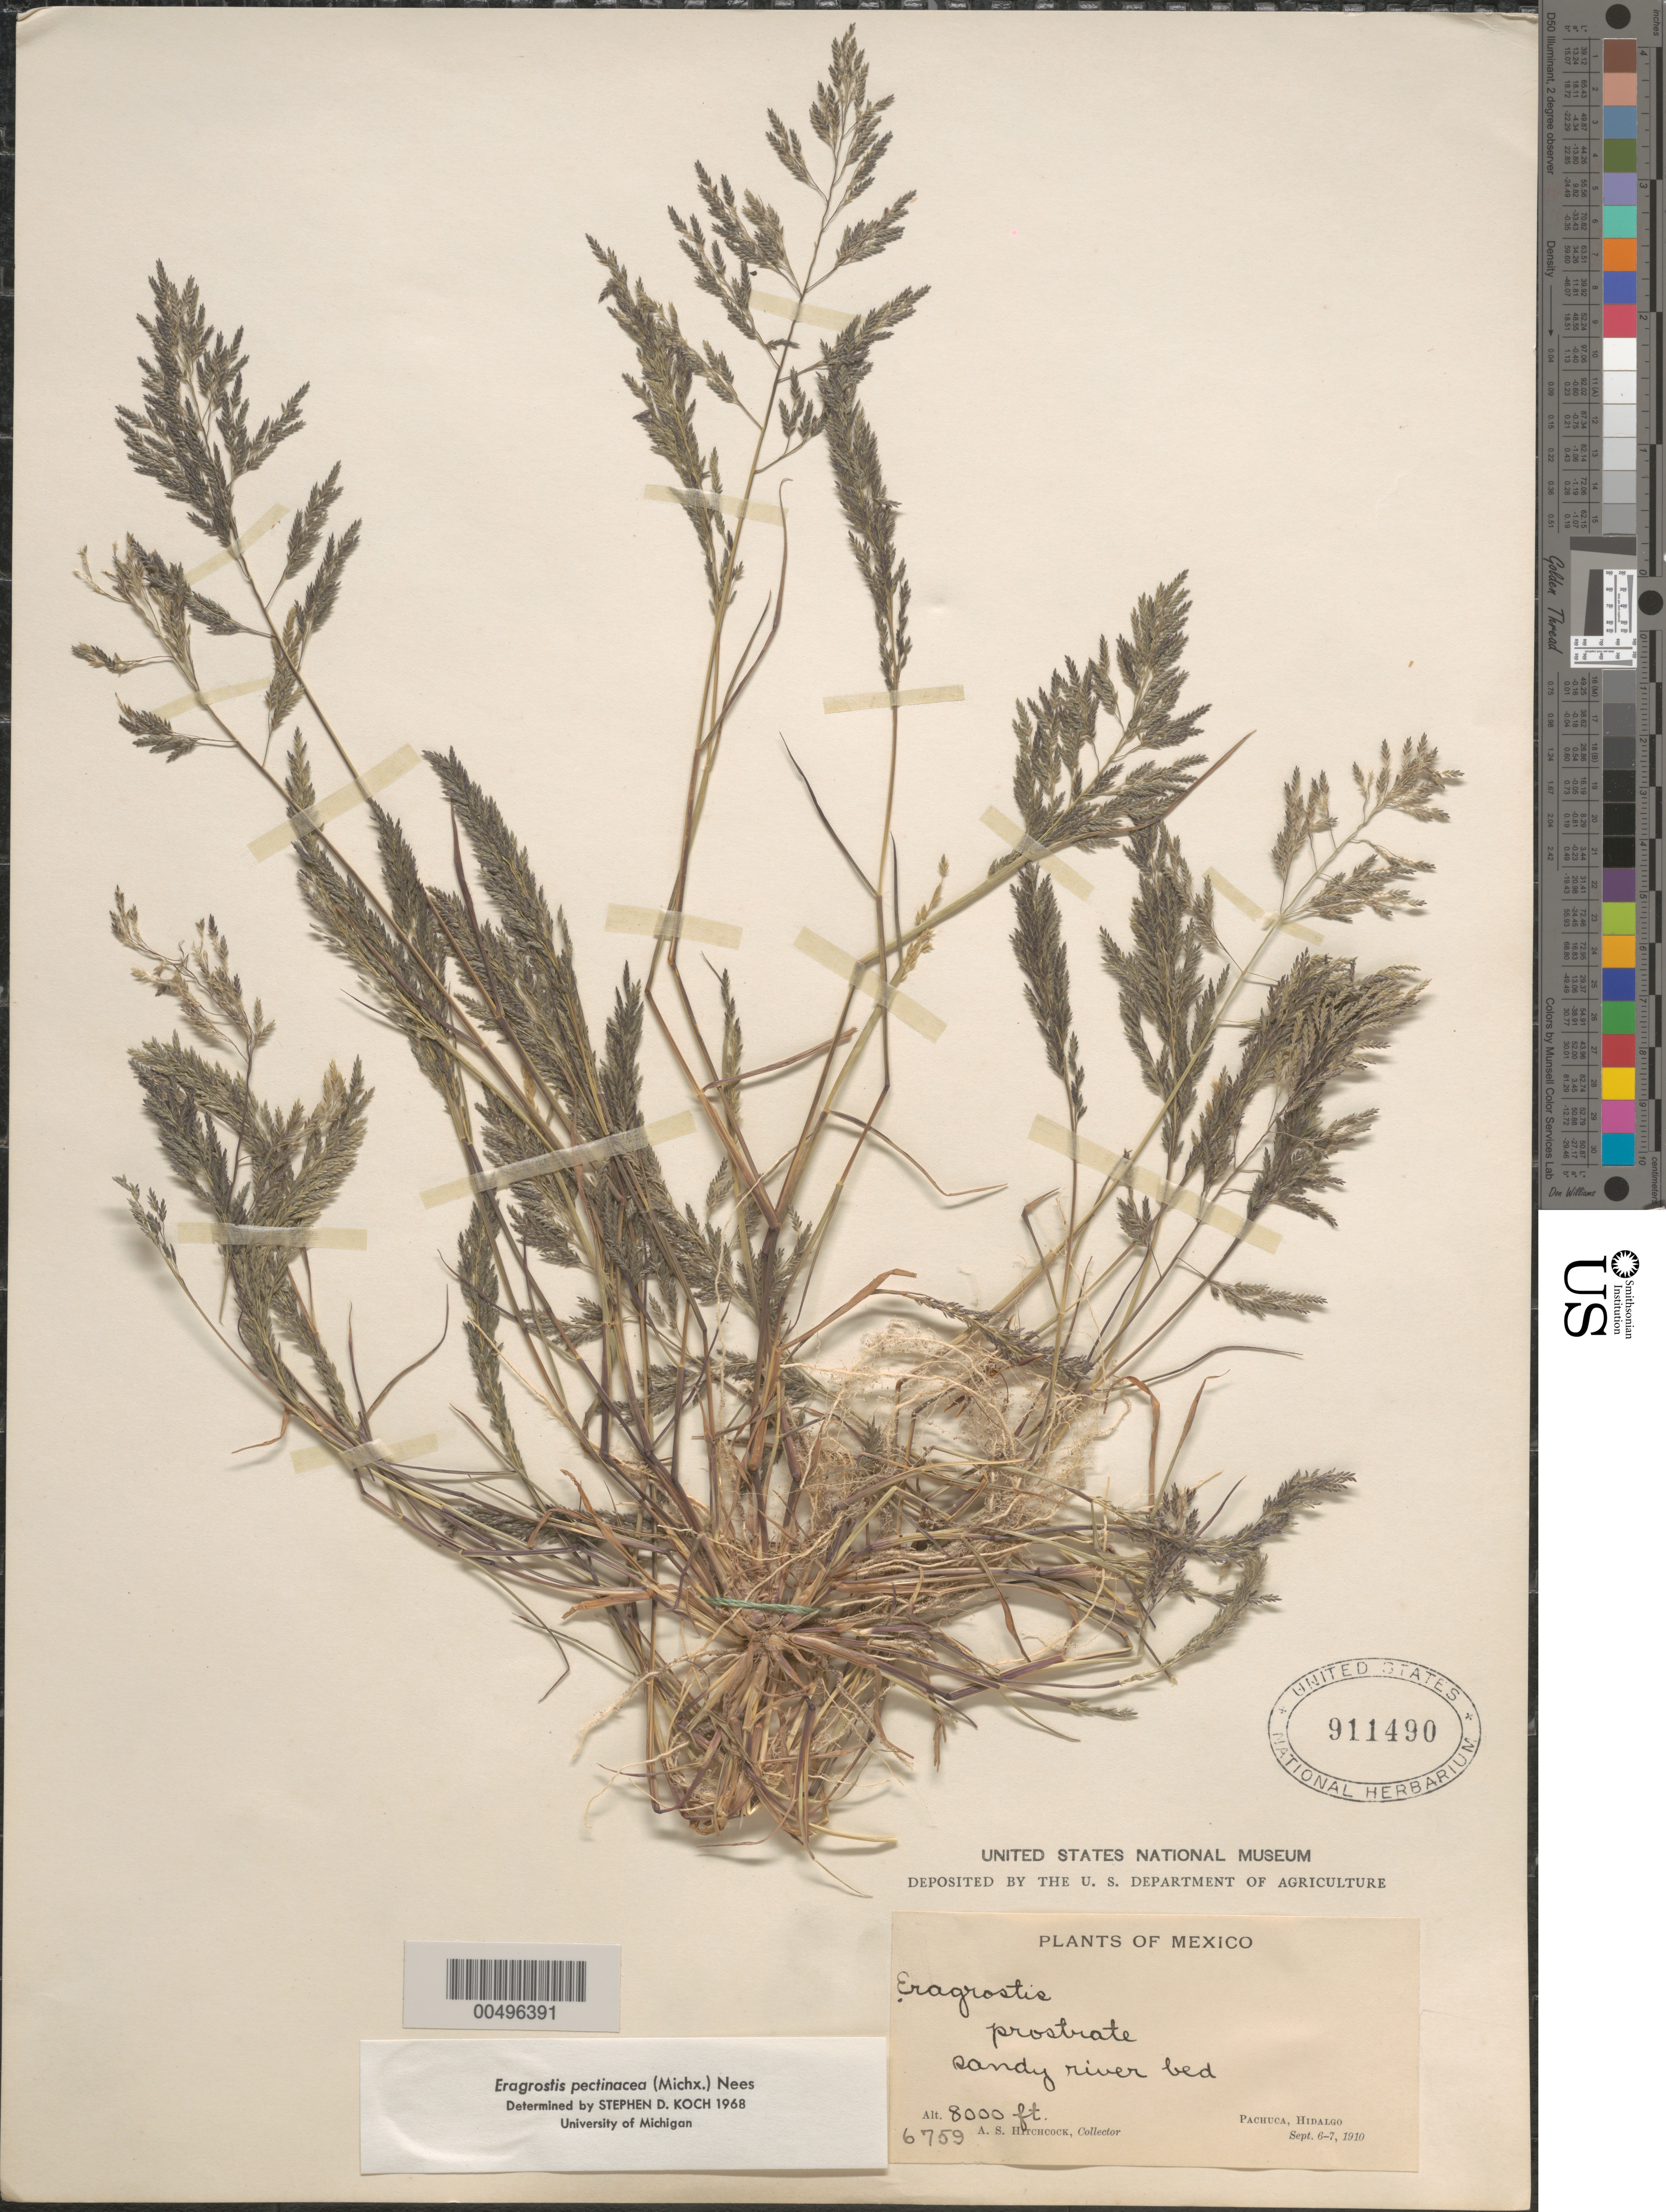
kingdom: Plantae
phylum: Tracheophyta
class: Liliopsida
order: Poales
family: Poaceae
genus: Eragrostis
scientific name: Eragrostis pectinacea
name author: (Michx.) Nees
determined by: Koch, S. D.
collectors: A. S. Hitchcock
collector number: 6759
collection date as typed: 6 Sep 1910 to 7 Sep 1910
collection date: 1910-09-06/1910-09-07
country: Mexico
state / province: Hidalgo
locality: Pachuca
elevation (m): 2438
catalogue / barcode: US 911490